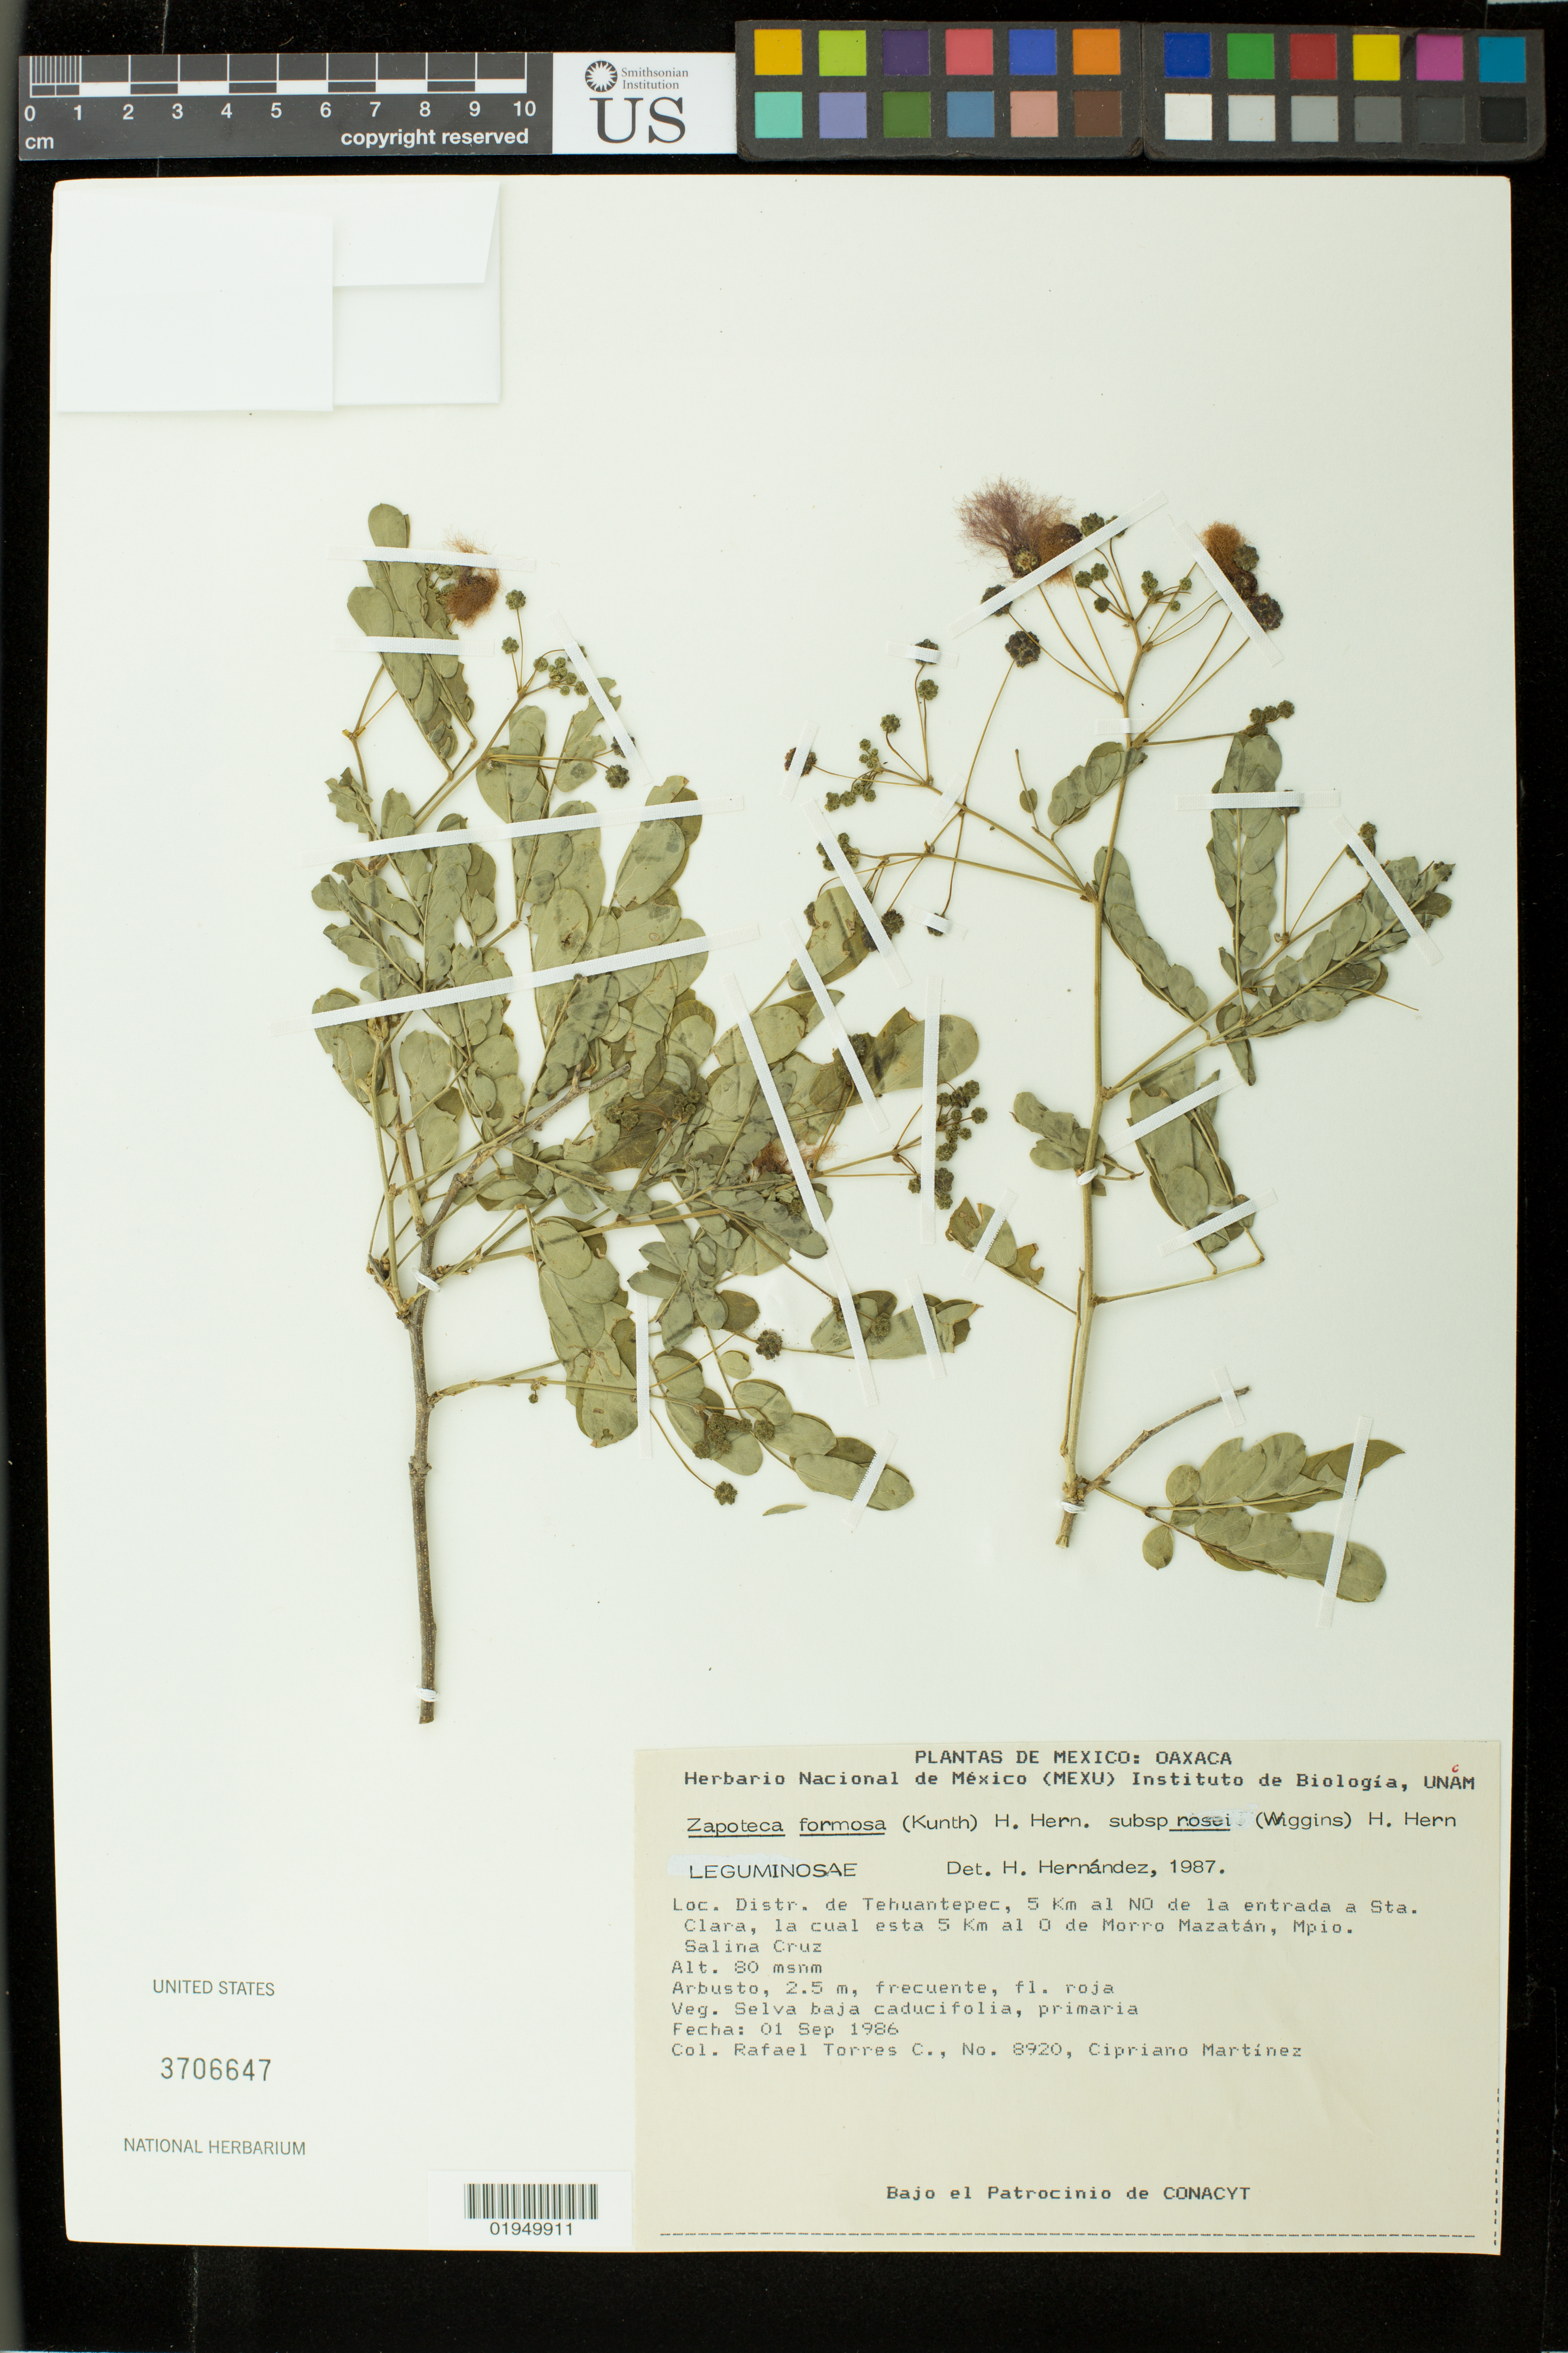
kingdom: Plantae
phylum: Tracheophyta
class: Magnoliopsida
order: Fabales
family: Fabaceae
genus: Zapoteca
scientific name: Zapoteca formosa subsp. rosei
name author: (Wiggins) H.M. Hern.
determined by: Hernández, H.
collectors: R. Torres C. & C. Martínez R.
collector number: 8920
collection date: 1986-09-01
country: Mexico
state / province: Oaxaca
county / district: Tehuantepec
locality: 5 km al NO de la entrada a Sta. Clara, la cual esta 5 km al O de Morro Mazatan, Mpio. Salina Cruz.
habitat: Selva baja caducifolia, primaria.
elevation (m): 80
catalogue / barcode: US 3706647